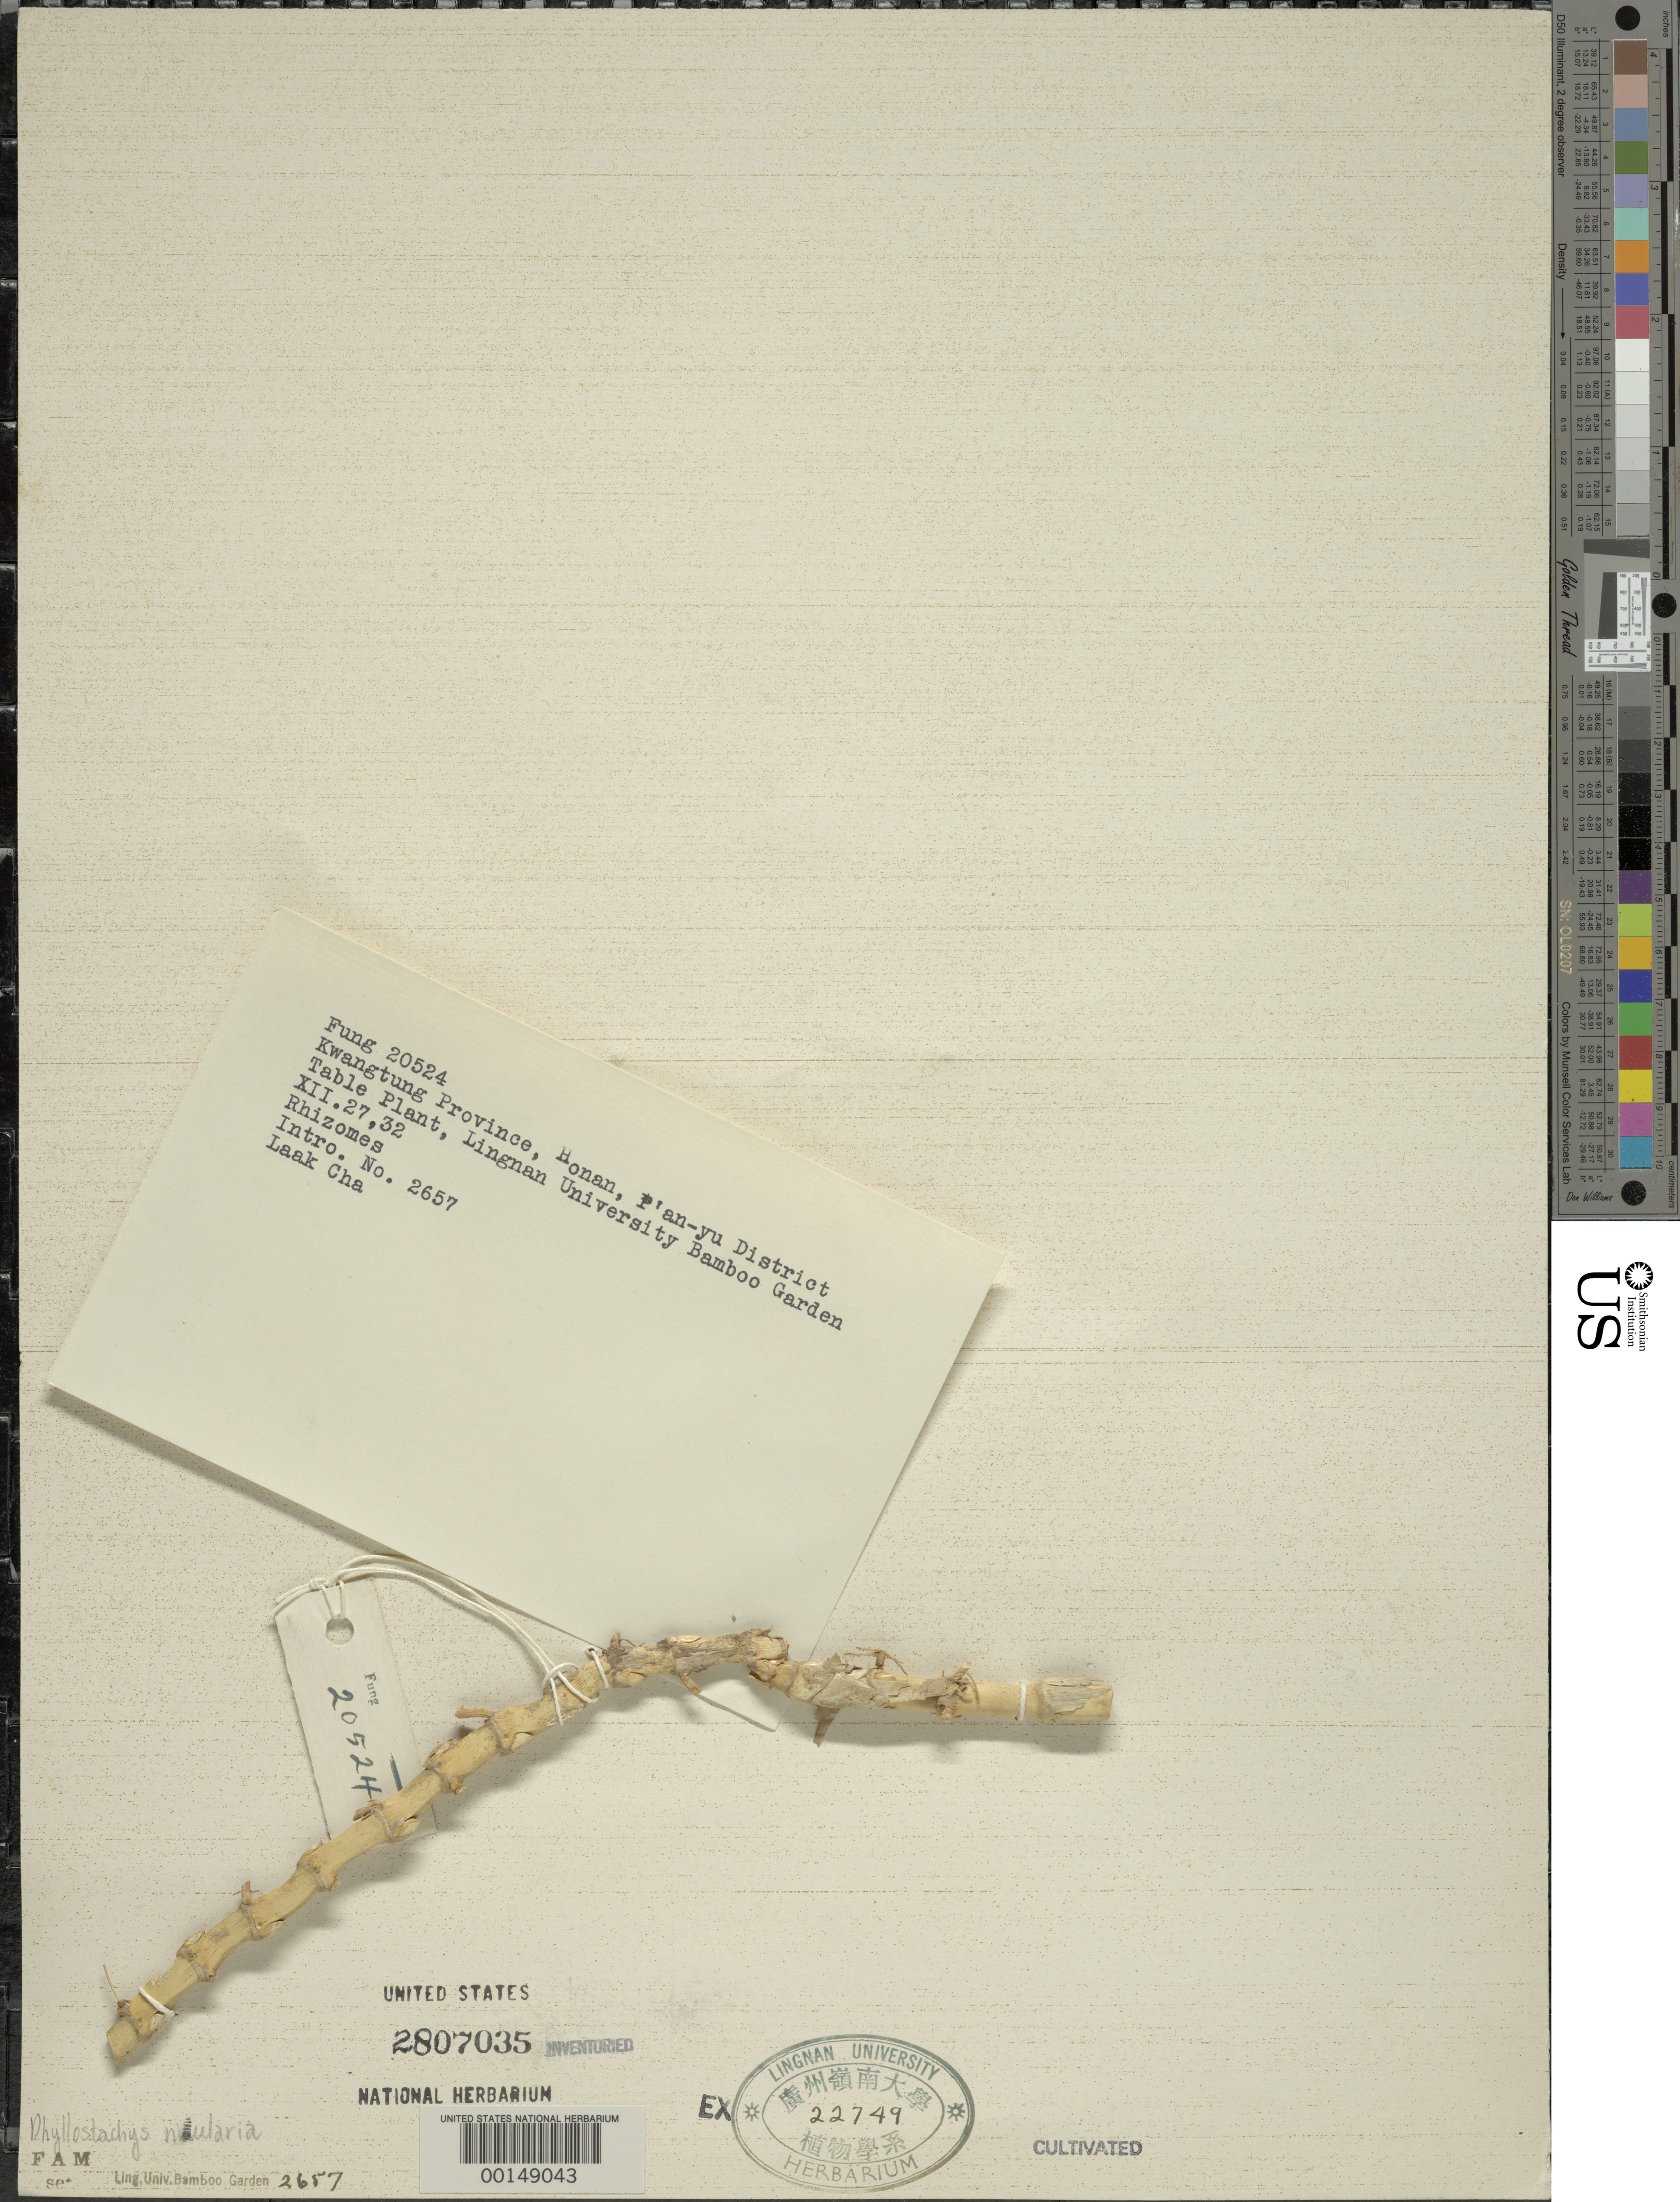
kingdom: Plantae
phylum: Tracheophyta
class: Liliopsida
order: Poales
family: Poaceae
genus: Phyllostachys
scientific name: Phyllostachys nidularia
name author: Munro ex Fenzi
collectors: H. L. Fung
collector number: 20524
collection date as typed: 27 Dec 1932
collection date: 1932-12-27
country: China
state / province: Guangdong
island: Honam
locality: Honan, p'an-yu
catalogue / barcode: US 2807035